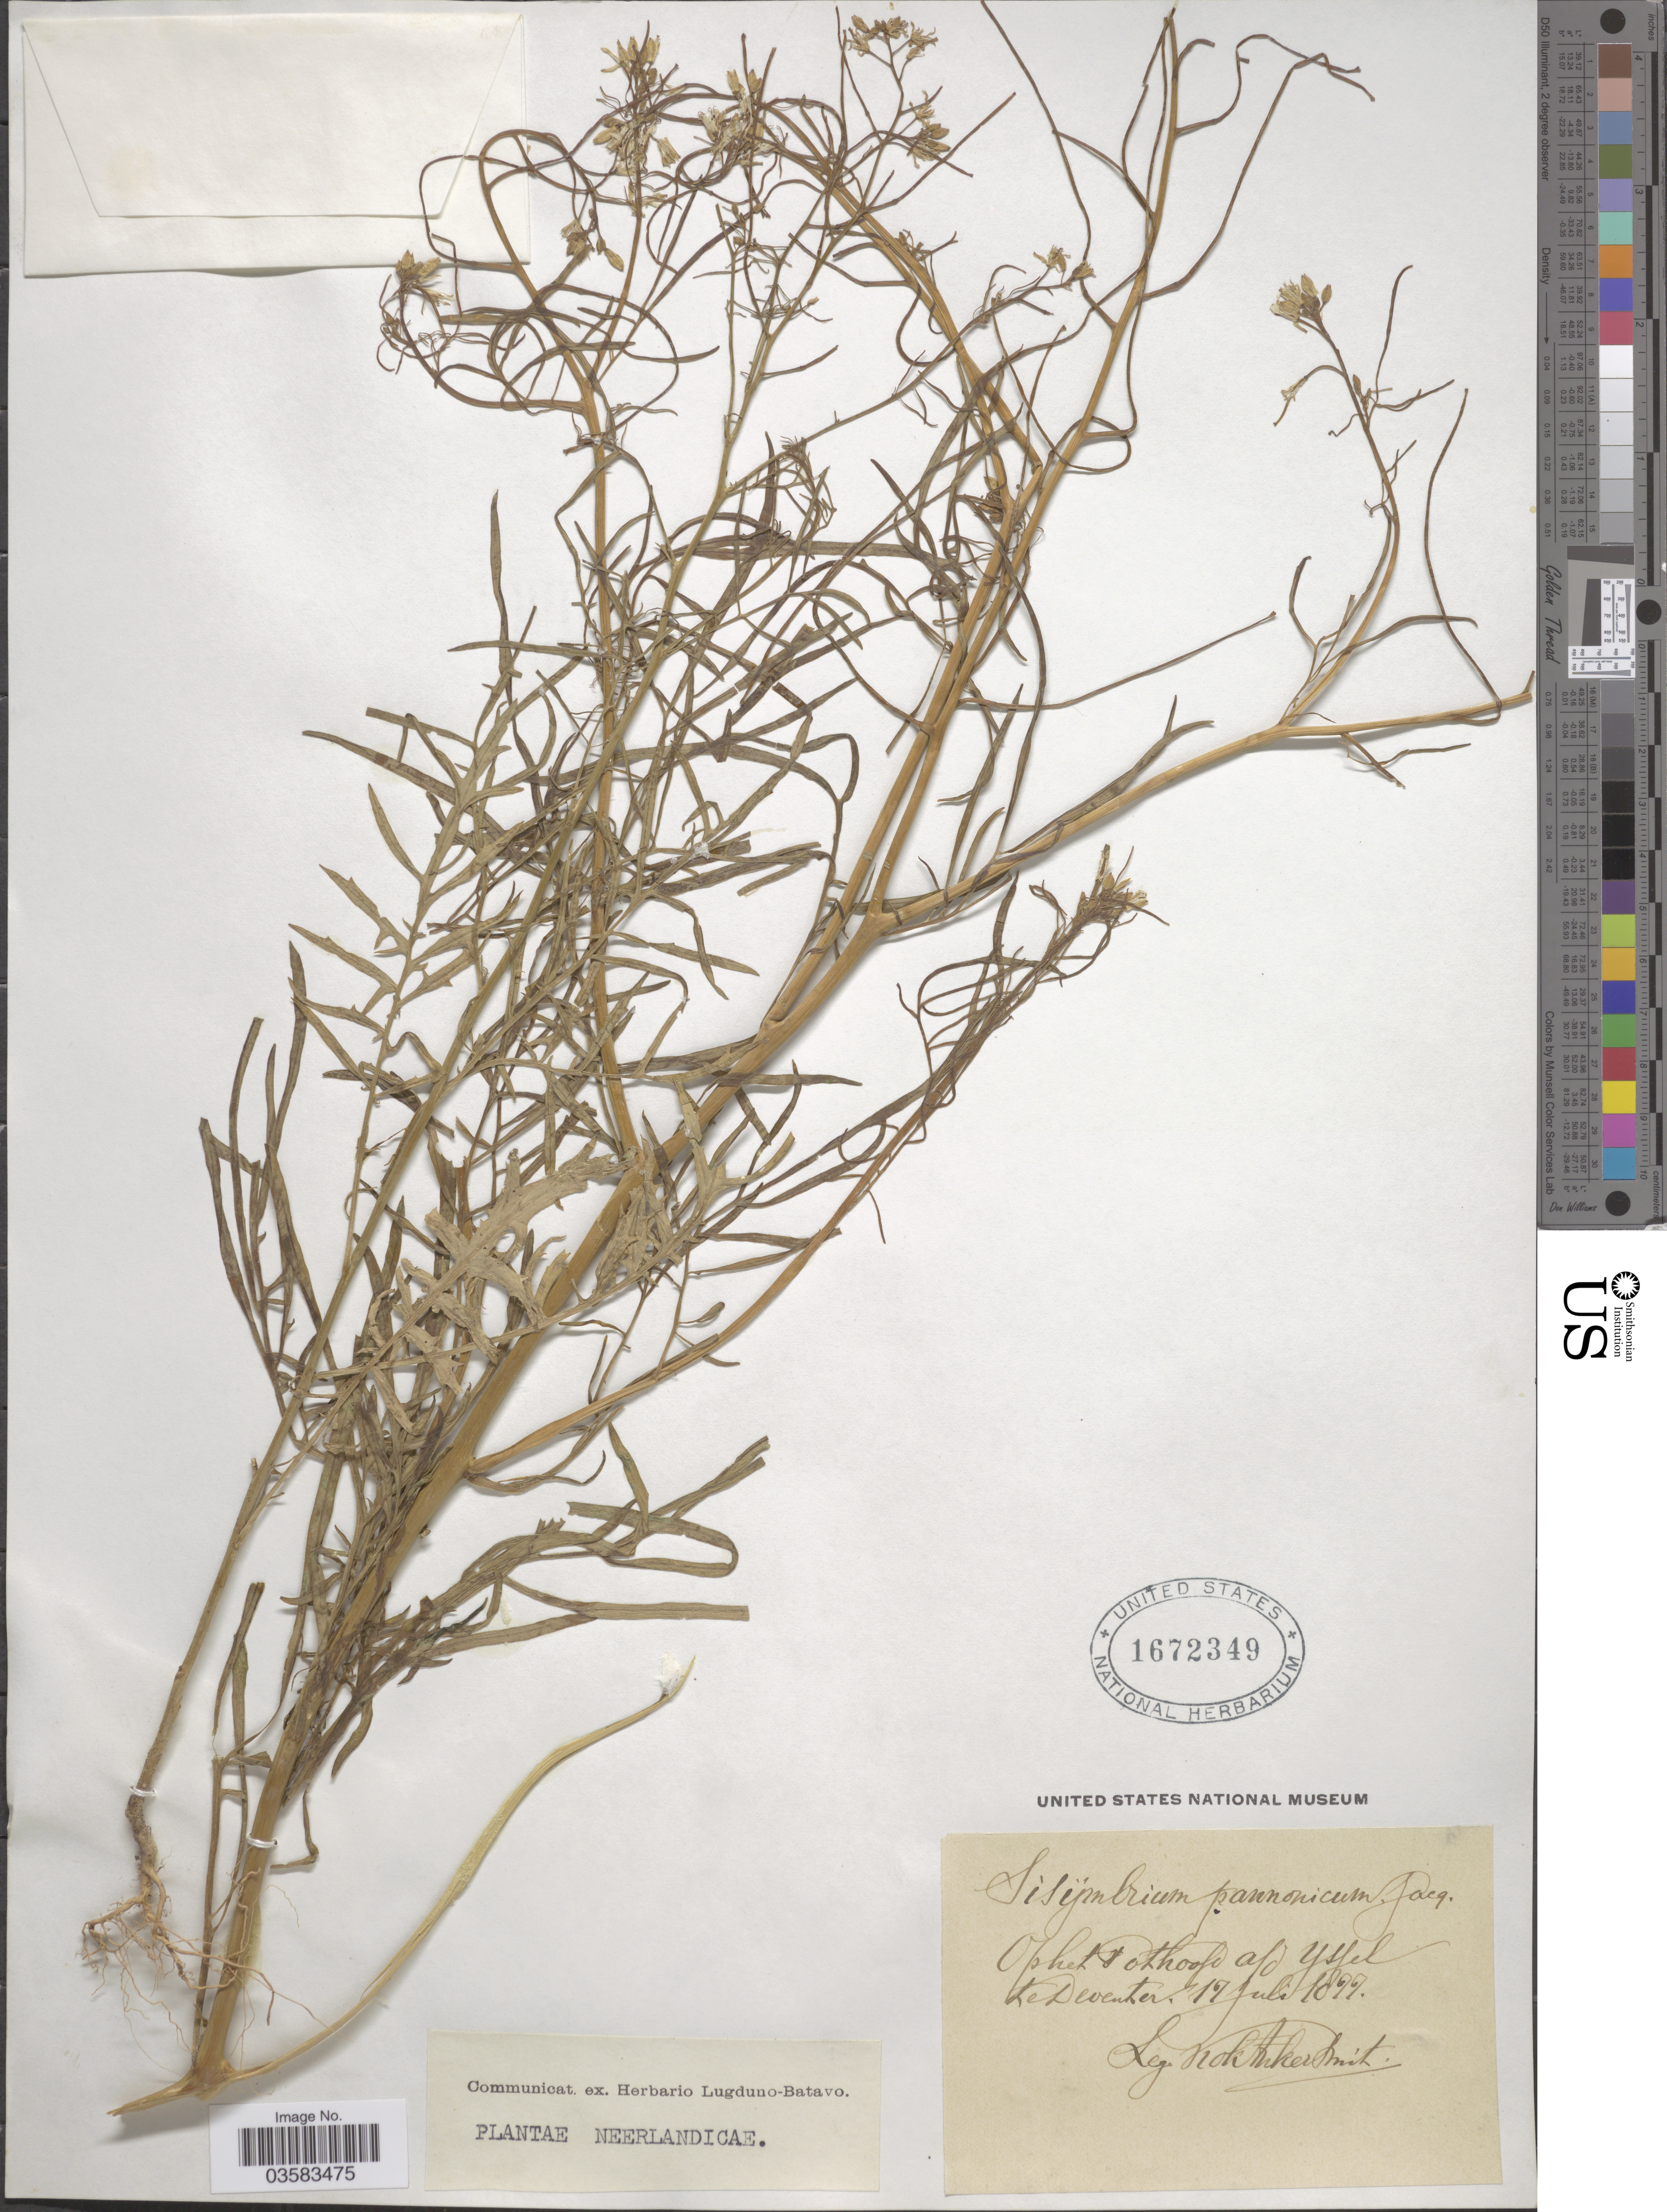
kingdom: Plantae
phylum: Tracheophyta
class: Magnoliopsida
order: Brassicales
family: Brassicaceae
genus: Sisymbrium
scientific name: Sisymbrium pannonicum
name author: Jacq.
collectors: Kok Ankersmit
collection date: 1877-07-17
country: Netherlands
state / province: Overijssel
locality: Neerlandicæ. Op het Dokhoofd a/d IJssel te Deventer.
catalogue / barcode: US 1672349